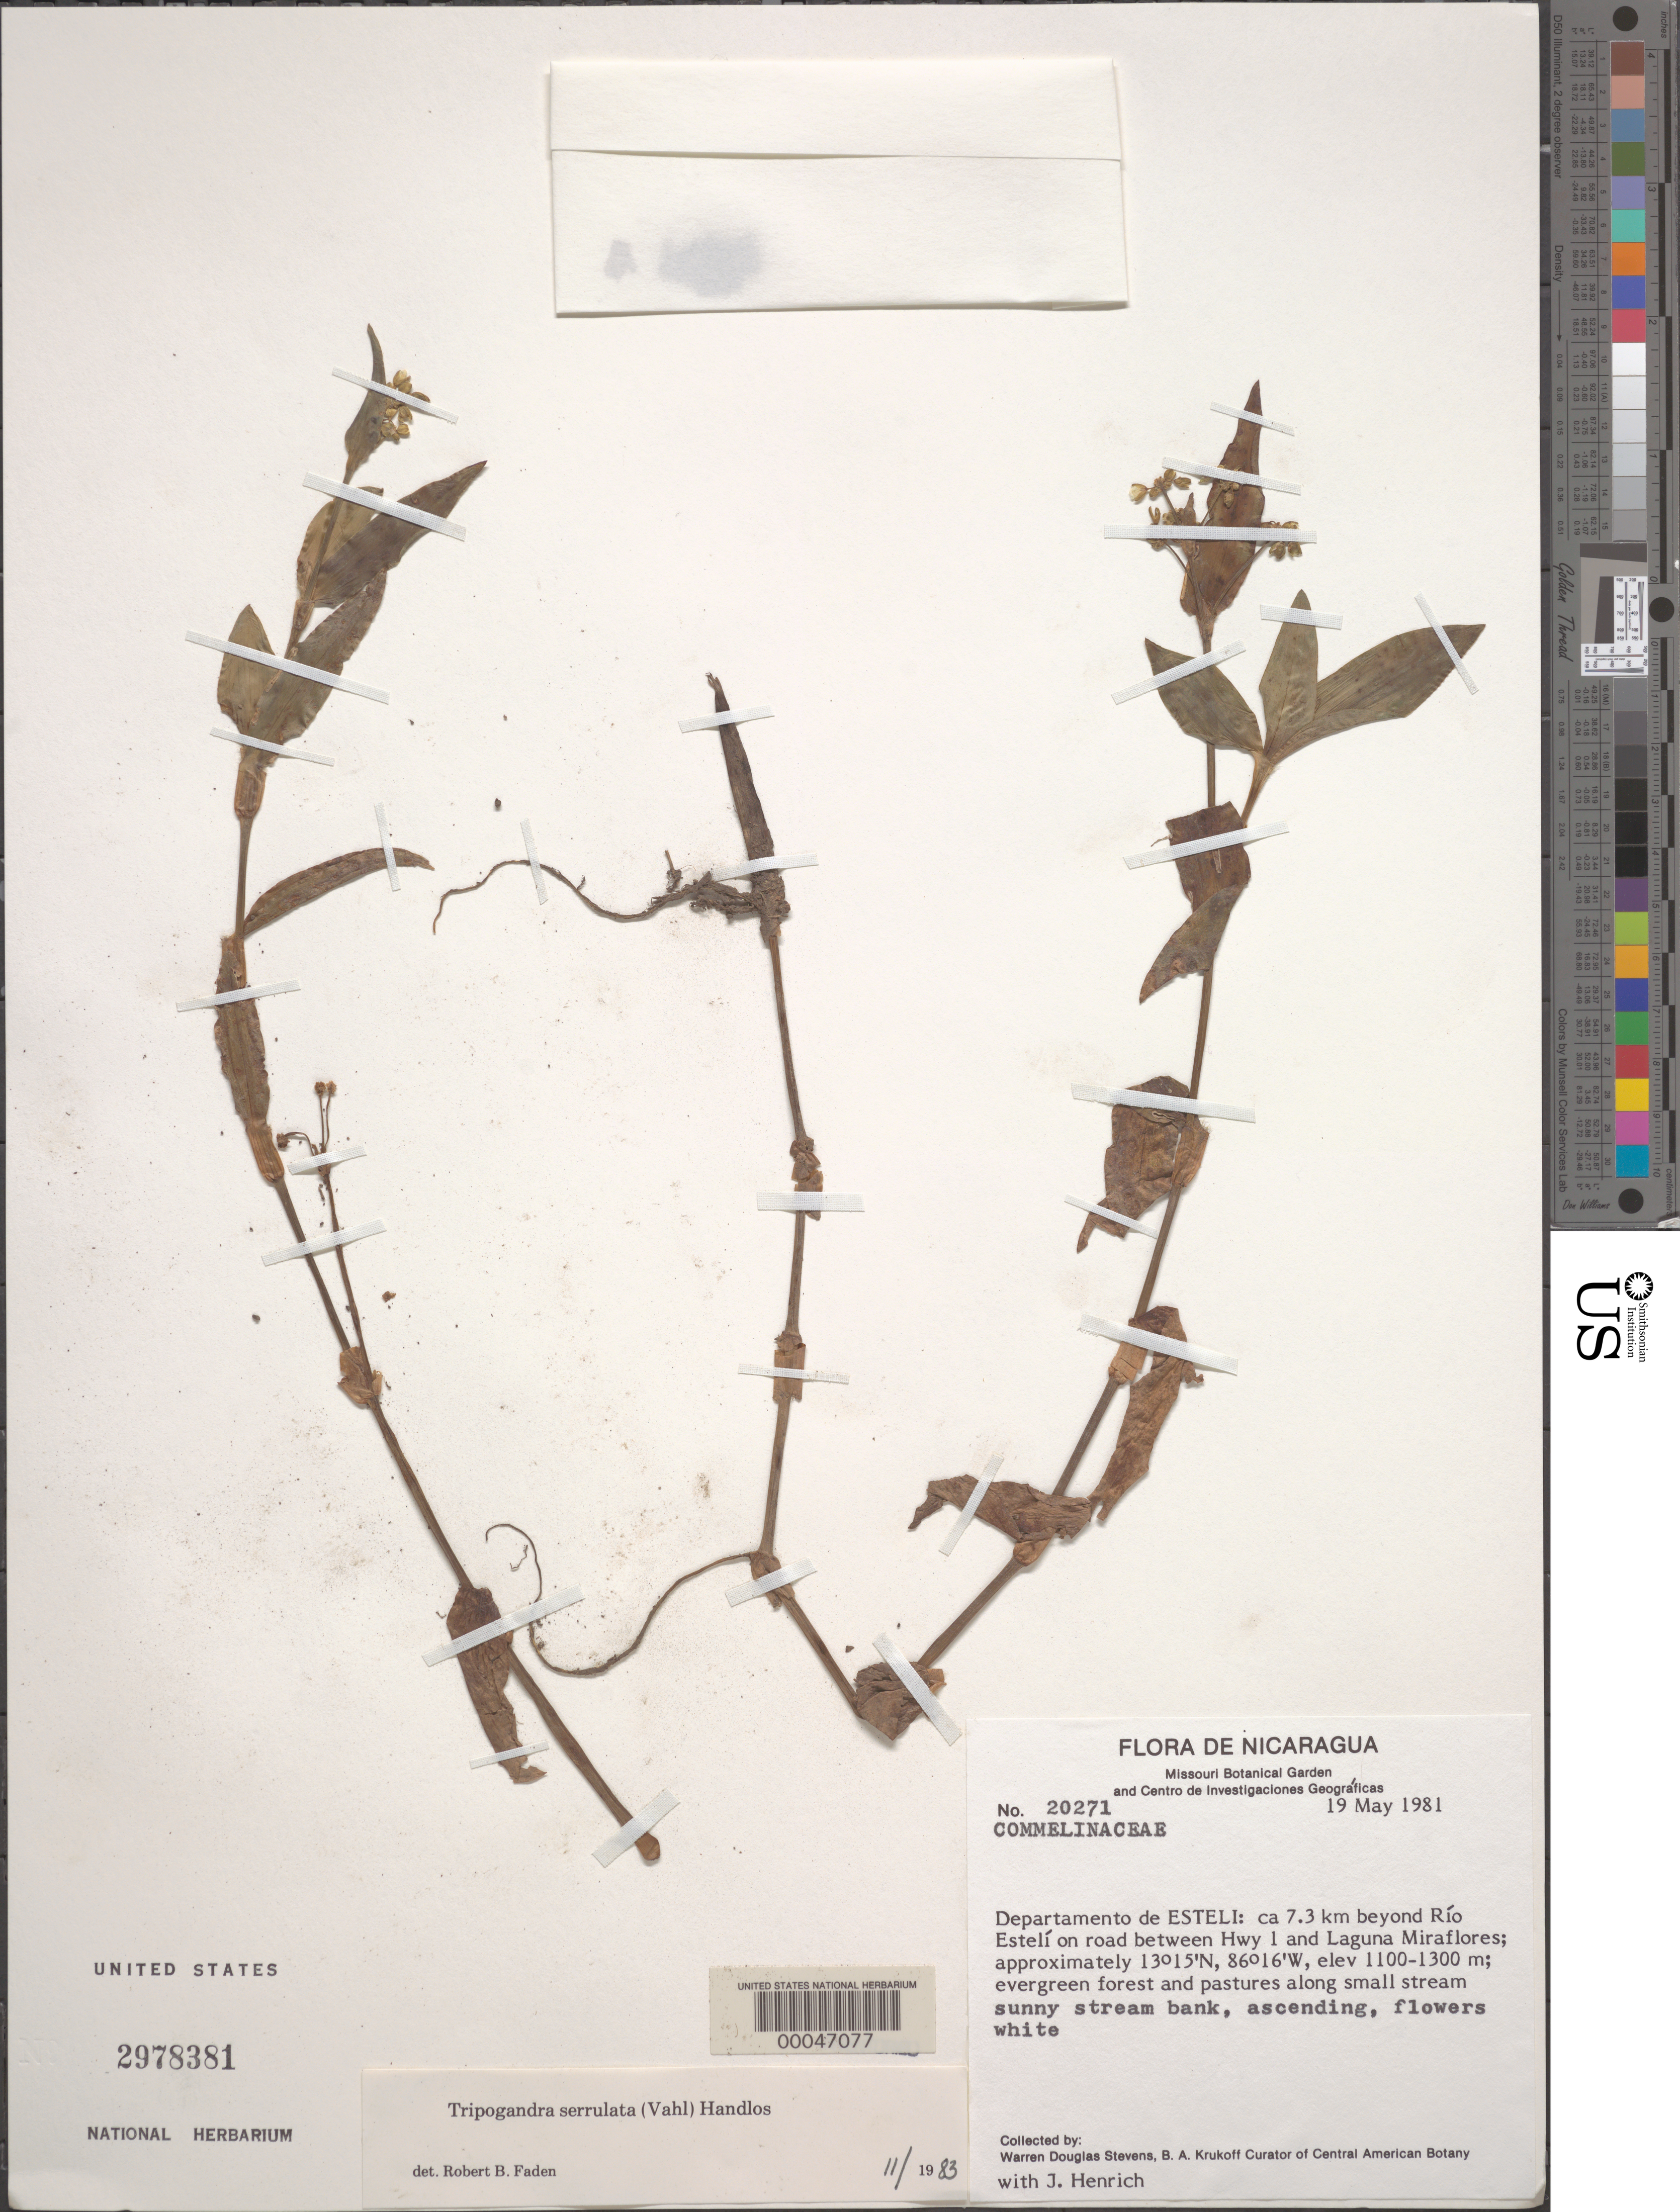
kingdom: Plantae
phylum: Tracheophyta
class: Liliopsida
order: Commelinales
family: Commelinaceae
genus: Tripogandra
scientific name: Tripogandra serrulata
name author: (Vahl) Handlos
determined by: Faden, Robert B., (US), Smithsonian Institution - National Museum of Natural History (UNITED STATES)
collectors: W. D. Stevens & J. E. Henrich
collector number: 20271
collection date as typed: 19 May 1981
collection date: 1981-05-19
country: Nicaragua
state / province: Estelí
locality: Road between hwy 1 and lguna miraflores, beyond rio esteli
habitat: Evergreen forest and pastures along stream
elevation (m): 1100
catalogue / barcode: US 2978381